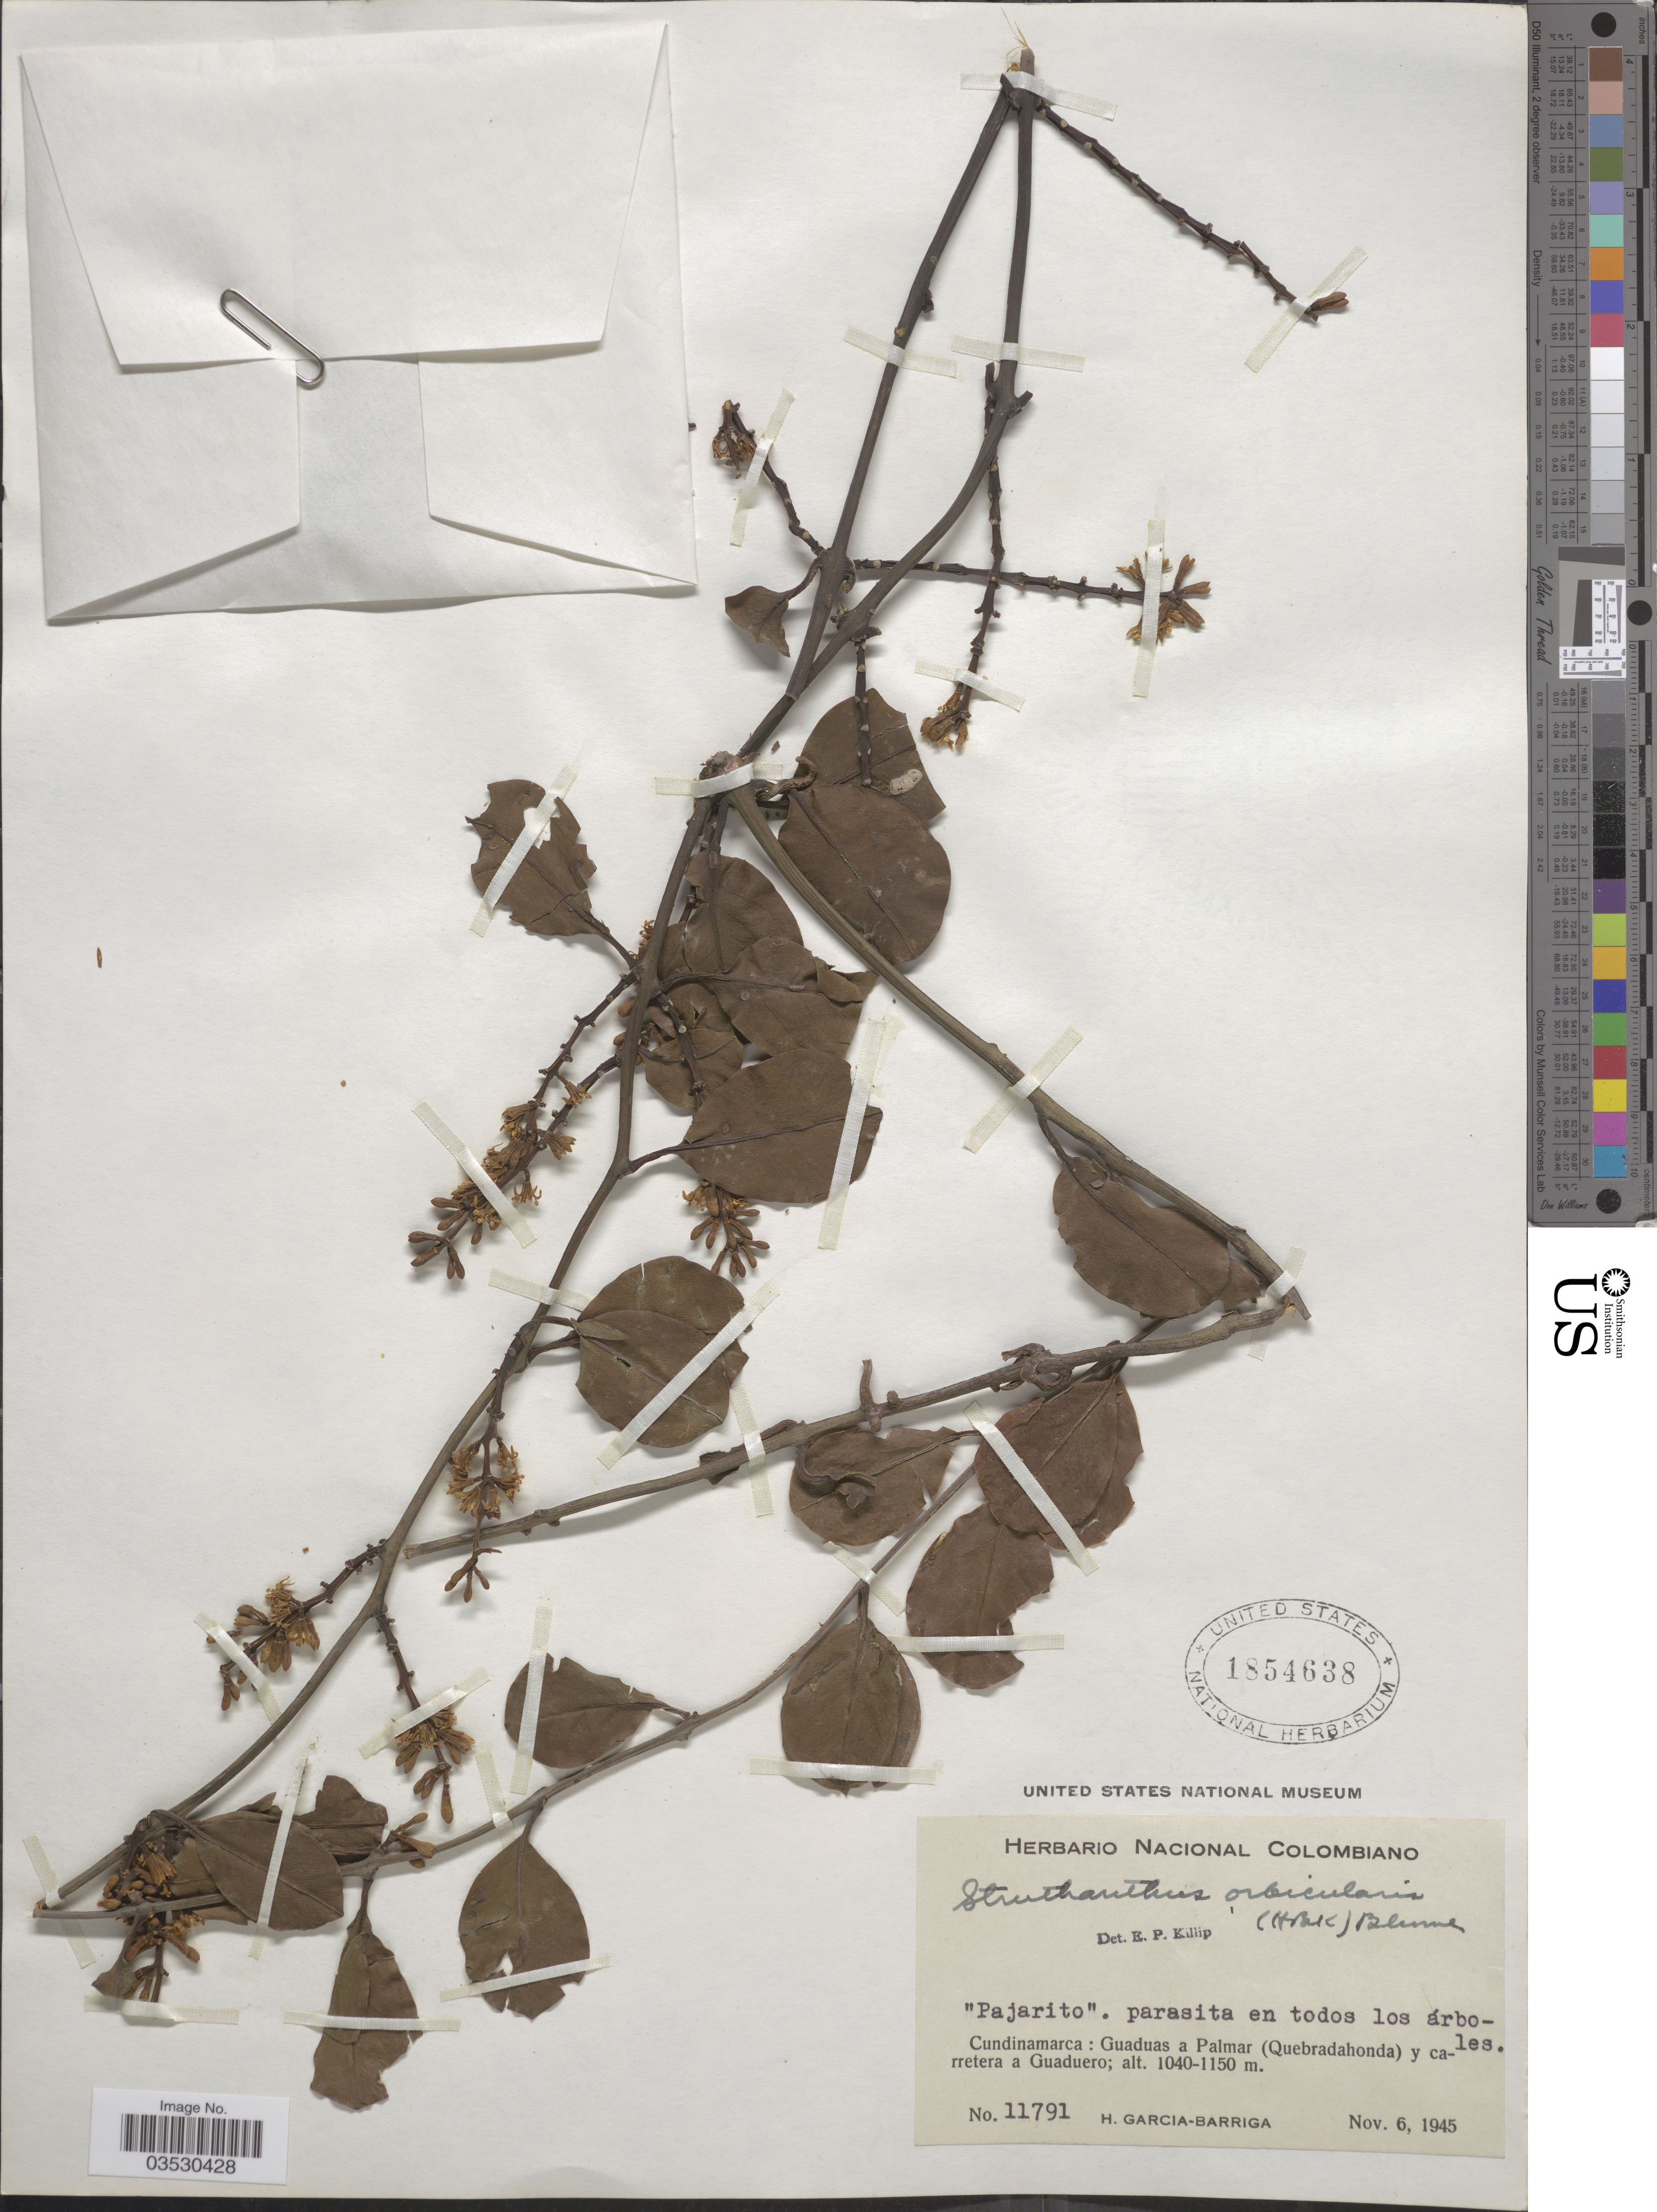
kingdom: Plantae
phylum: Tracheophyta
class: Magnoliopsida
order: Santalales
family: Loranthaceae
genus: Struthanthus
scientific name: Struthanthus orbicularis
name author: (Kunth) Blume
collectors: H. García Barriga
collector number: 11791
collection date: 1945-11-06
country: Colombia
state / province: Cundinamarca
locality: Guaduas a Palmar (Quebradahonda) y carretera a Guaduero.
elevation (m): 1040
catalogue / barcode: US 1854638